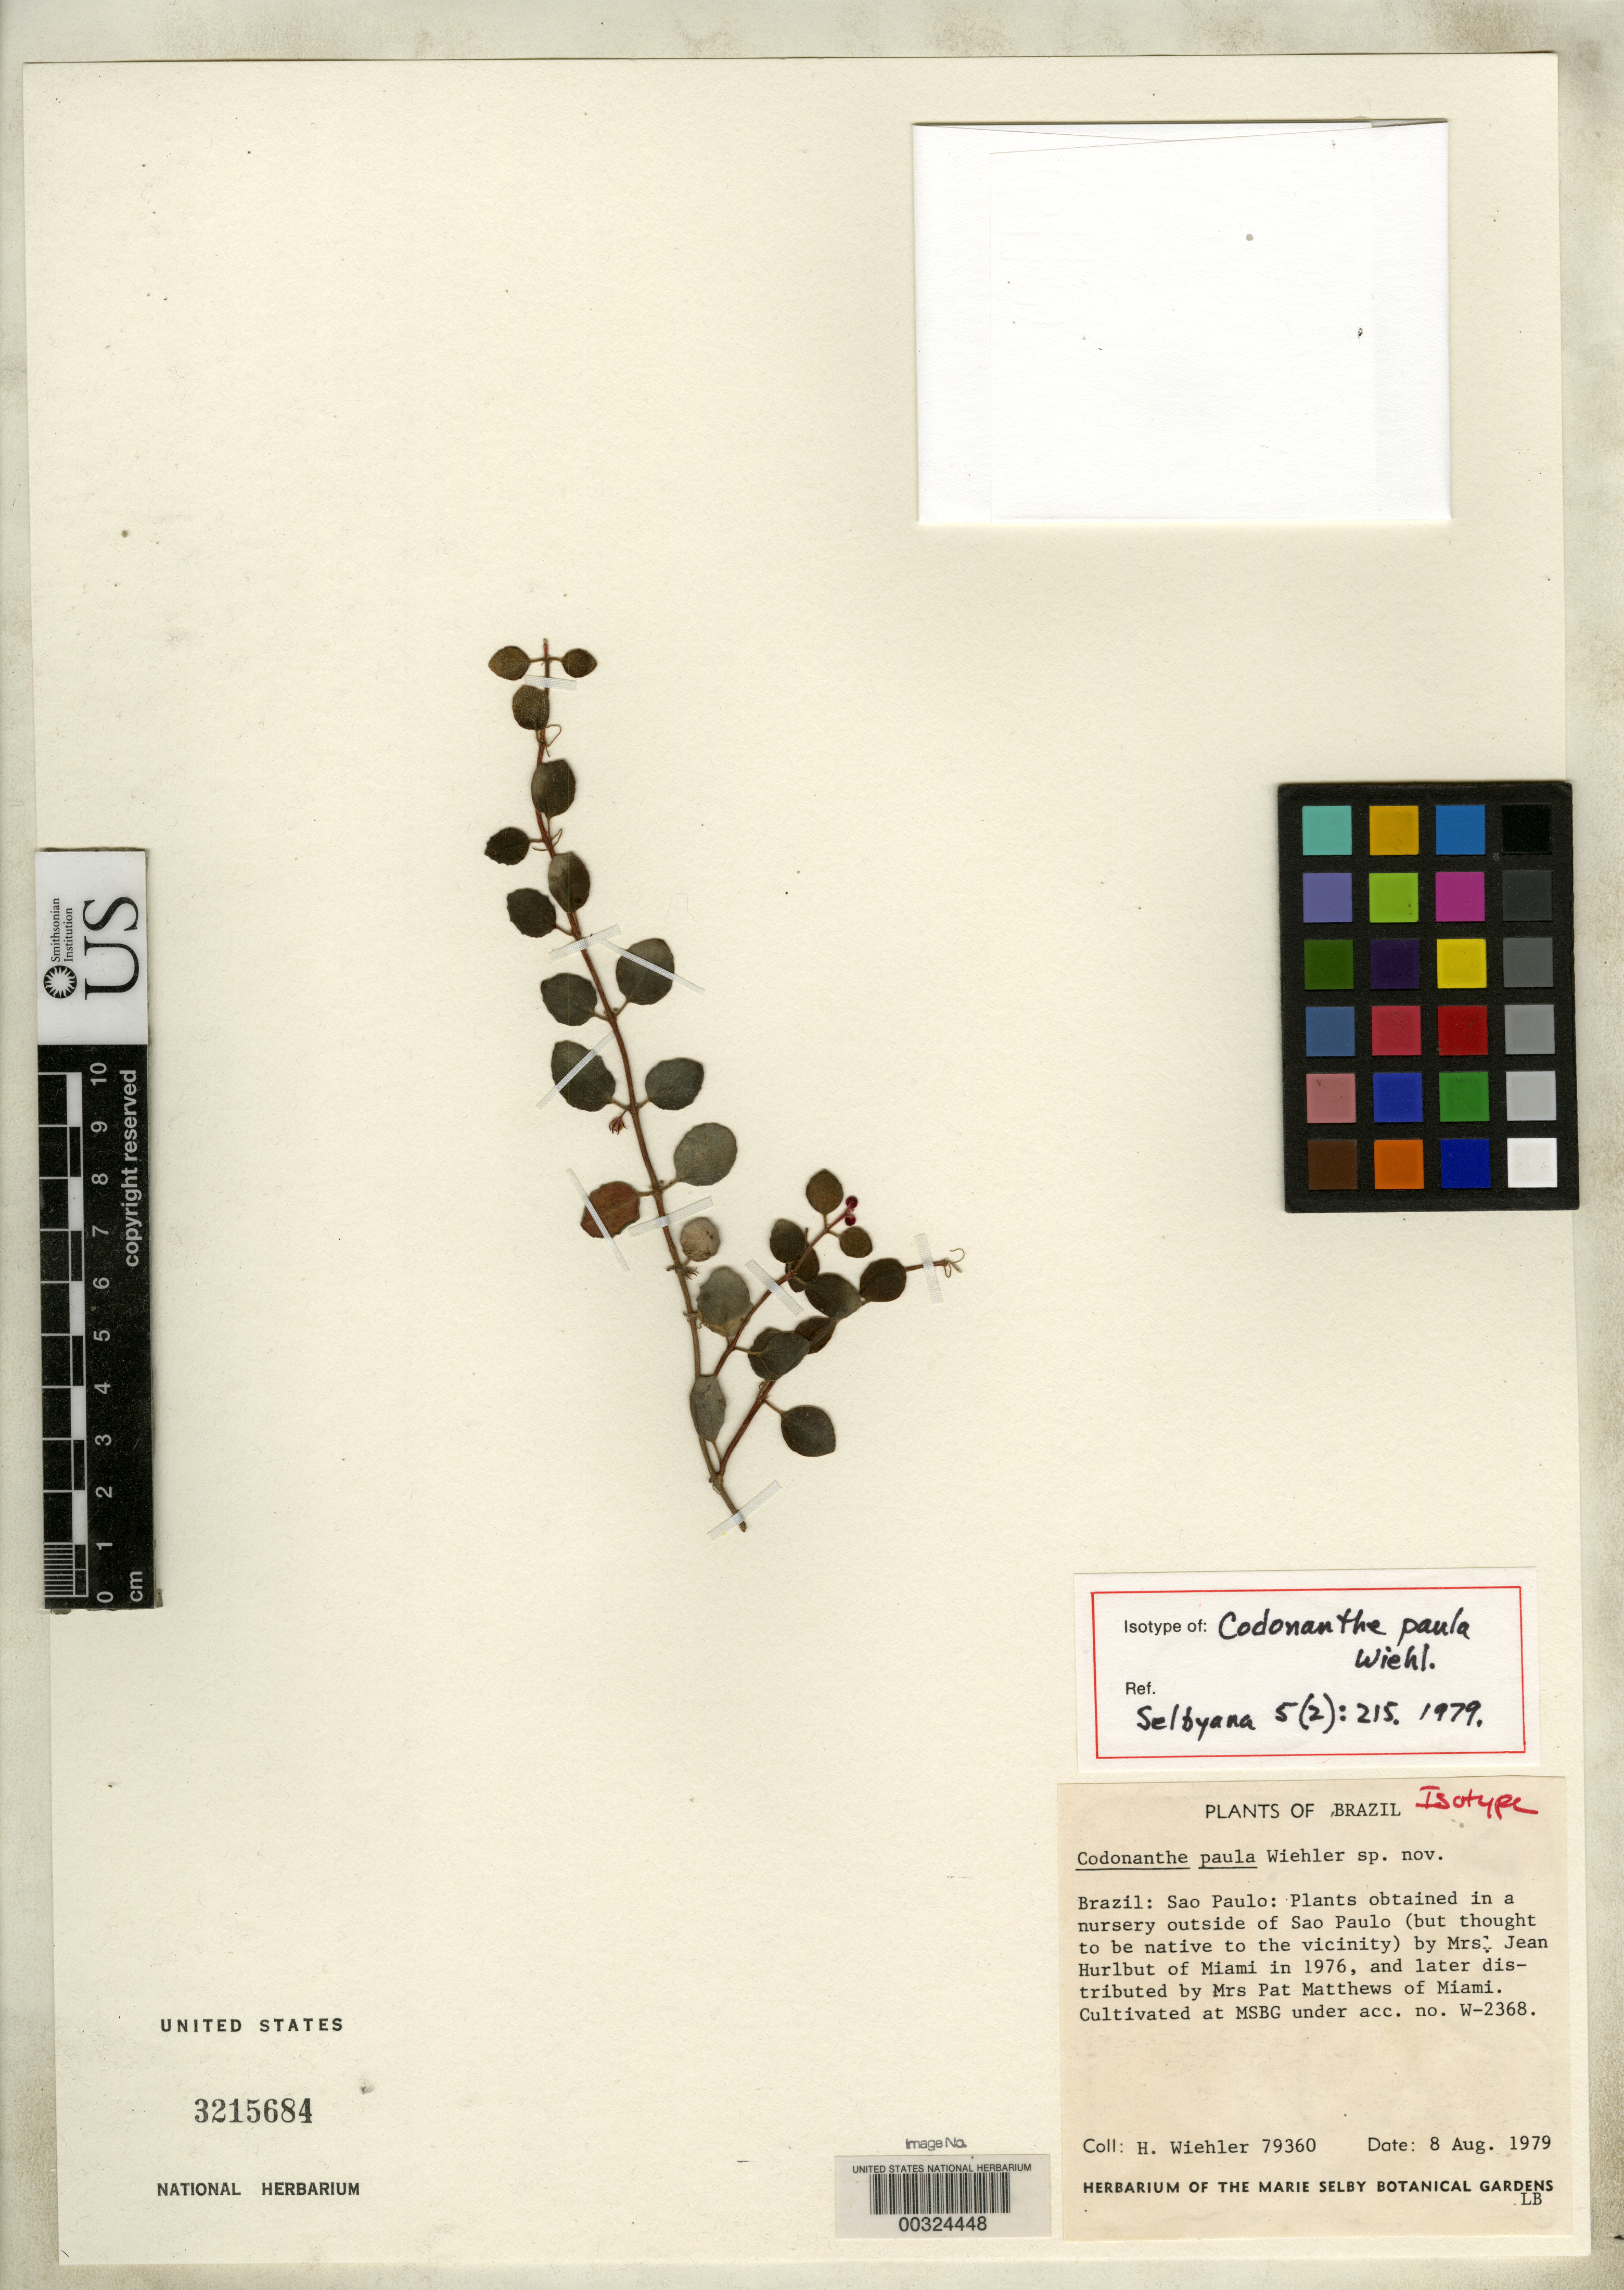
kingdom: Plantae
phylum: Tracheophyta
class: Magnoliopsida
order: Lamiales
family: Gesneriaceae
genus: Codonanthe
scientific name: Codonanthe paula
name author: Wiehler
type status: Isotype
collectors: H. J. Wiehler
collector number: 79360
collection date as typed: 08 Aug 1979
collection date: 1979-08-08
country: Brazil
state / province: São Paulo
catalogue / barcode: US 3215684